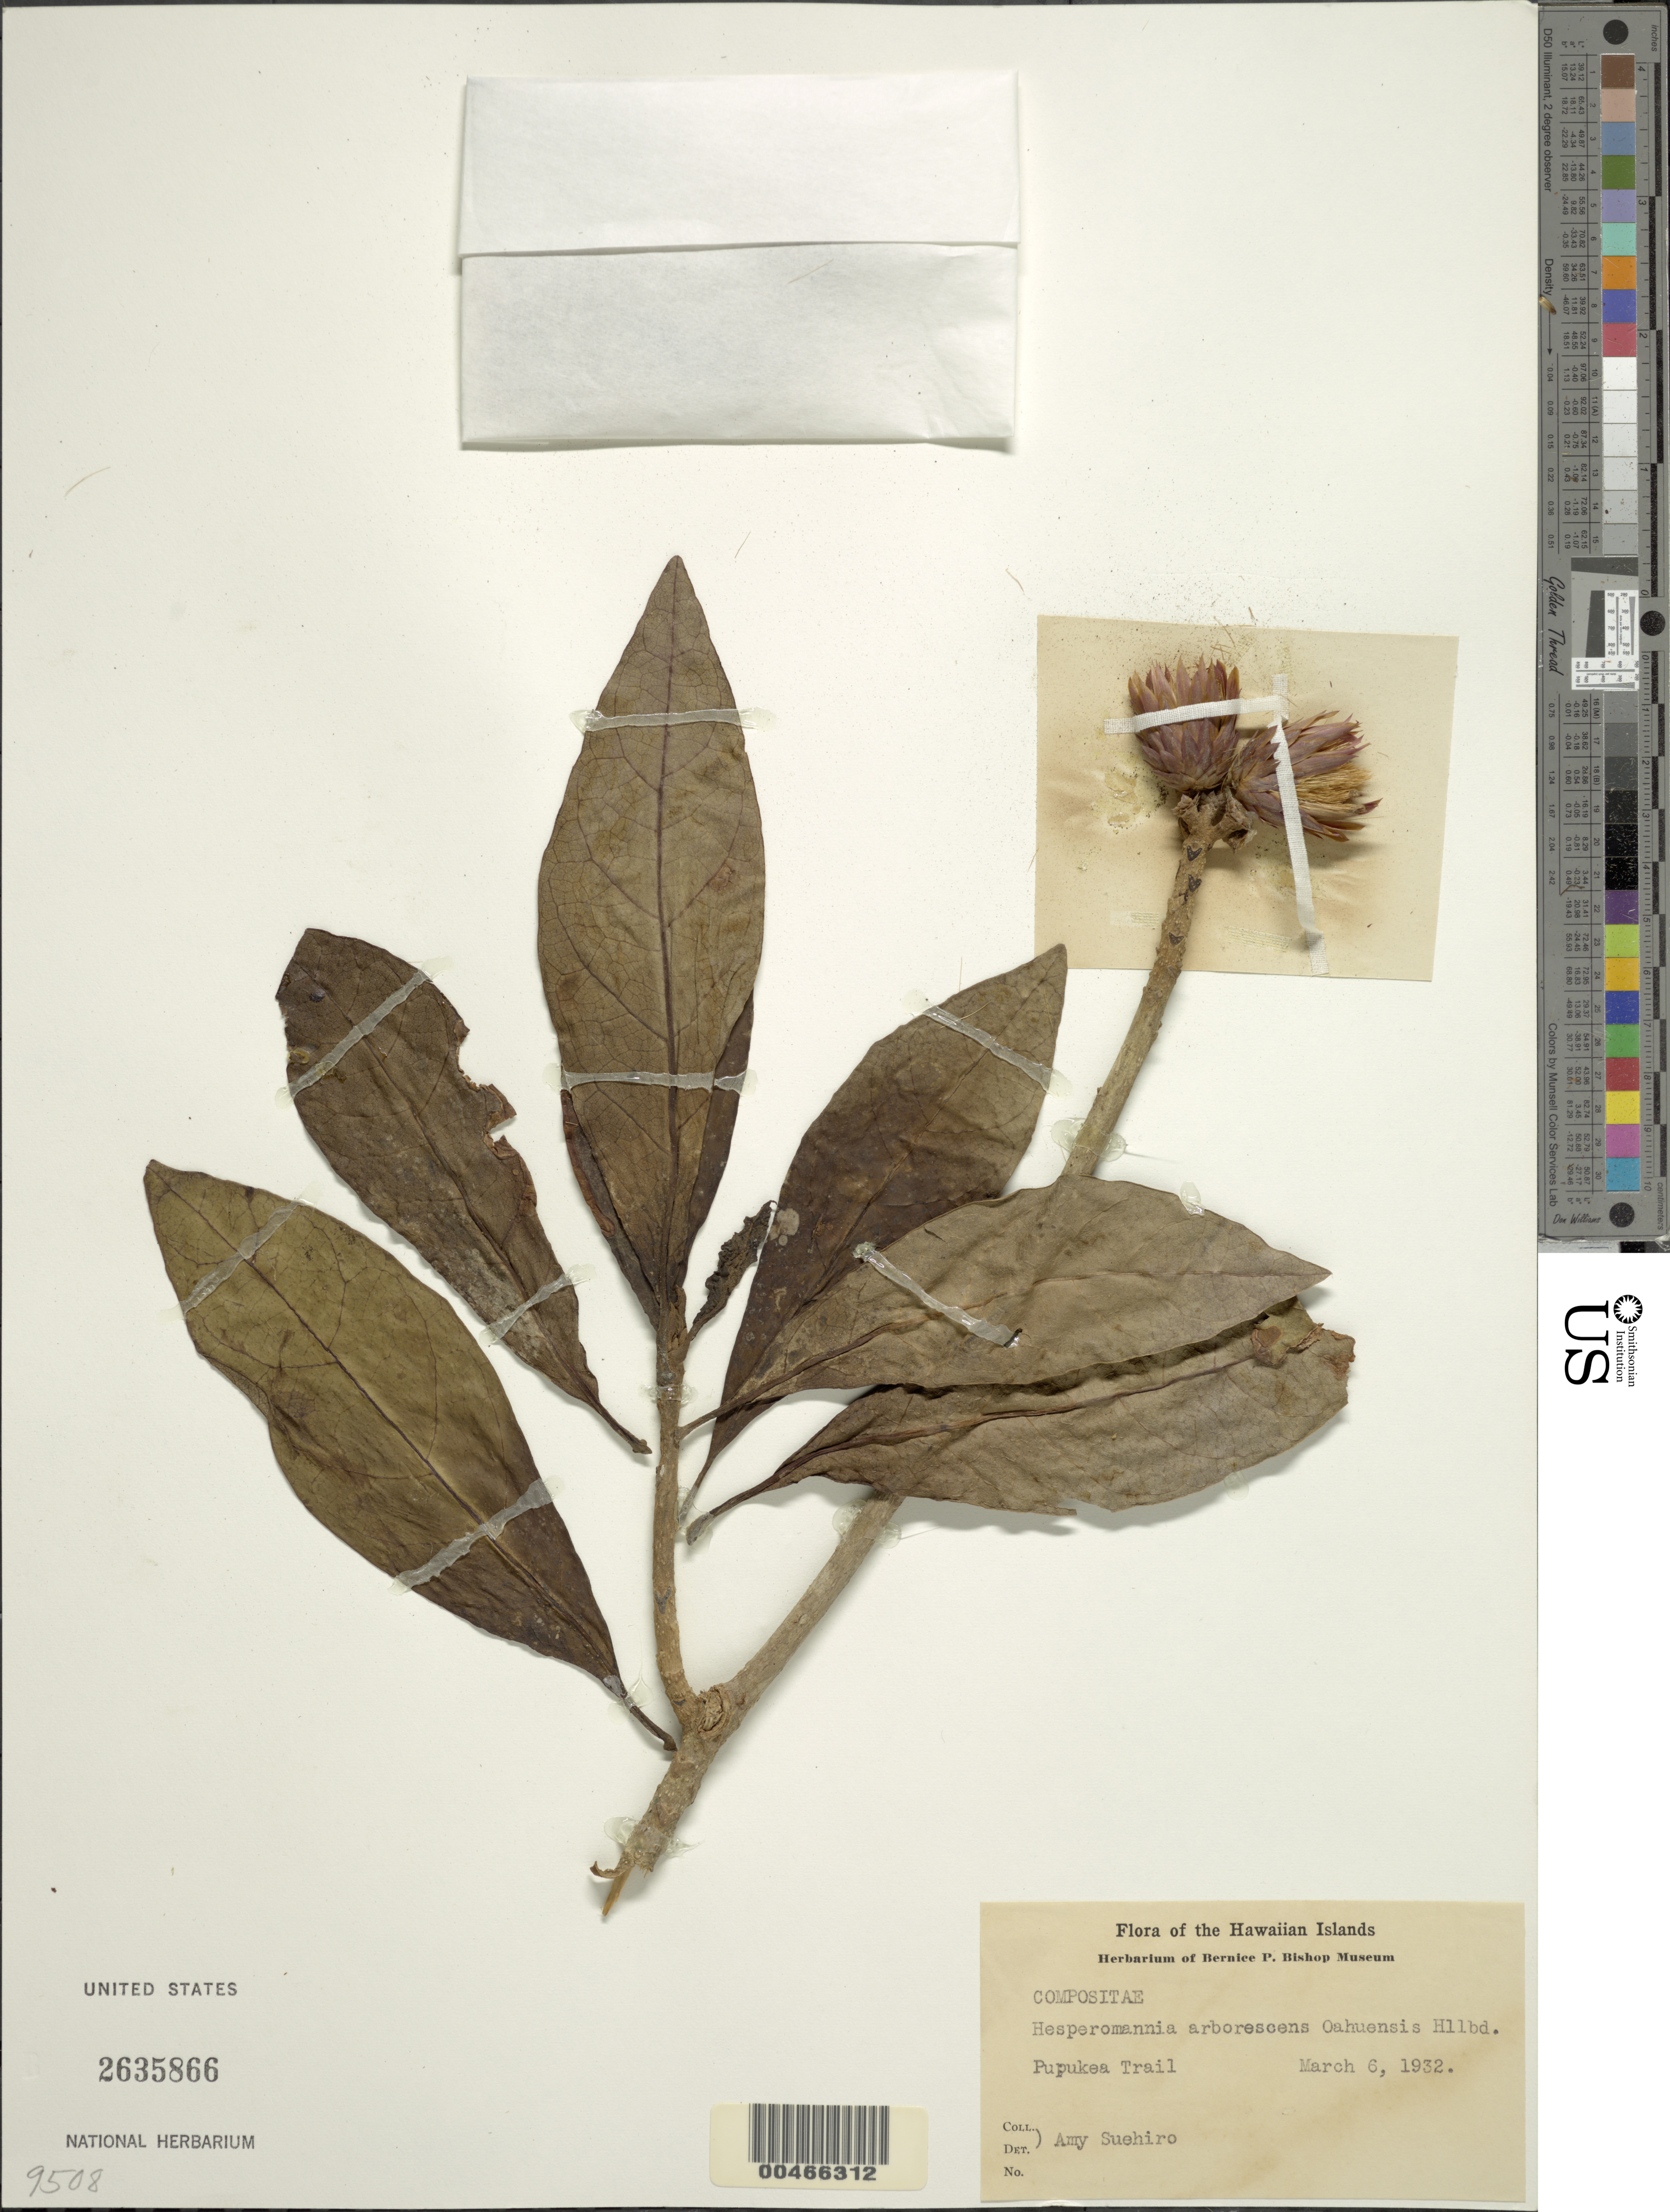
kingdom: Plantae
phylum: Tracheophyta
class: Magnoliopsida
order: Asterales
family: Asteraceae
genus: Hesperomannia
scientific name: Hesperomannia swezeyi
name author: O. Deg.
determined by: Wagner, W. L., (BOT), Smithsonian Institution - National Museum of Natural History (UNITED STATES)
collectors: A. Suehiro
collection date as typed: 6 Mar 1932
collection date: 1932-03-06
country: United States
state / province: Hawaii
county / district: Honolulu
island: Oahu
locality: Pupukea Trail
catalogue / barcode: US 2635866